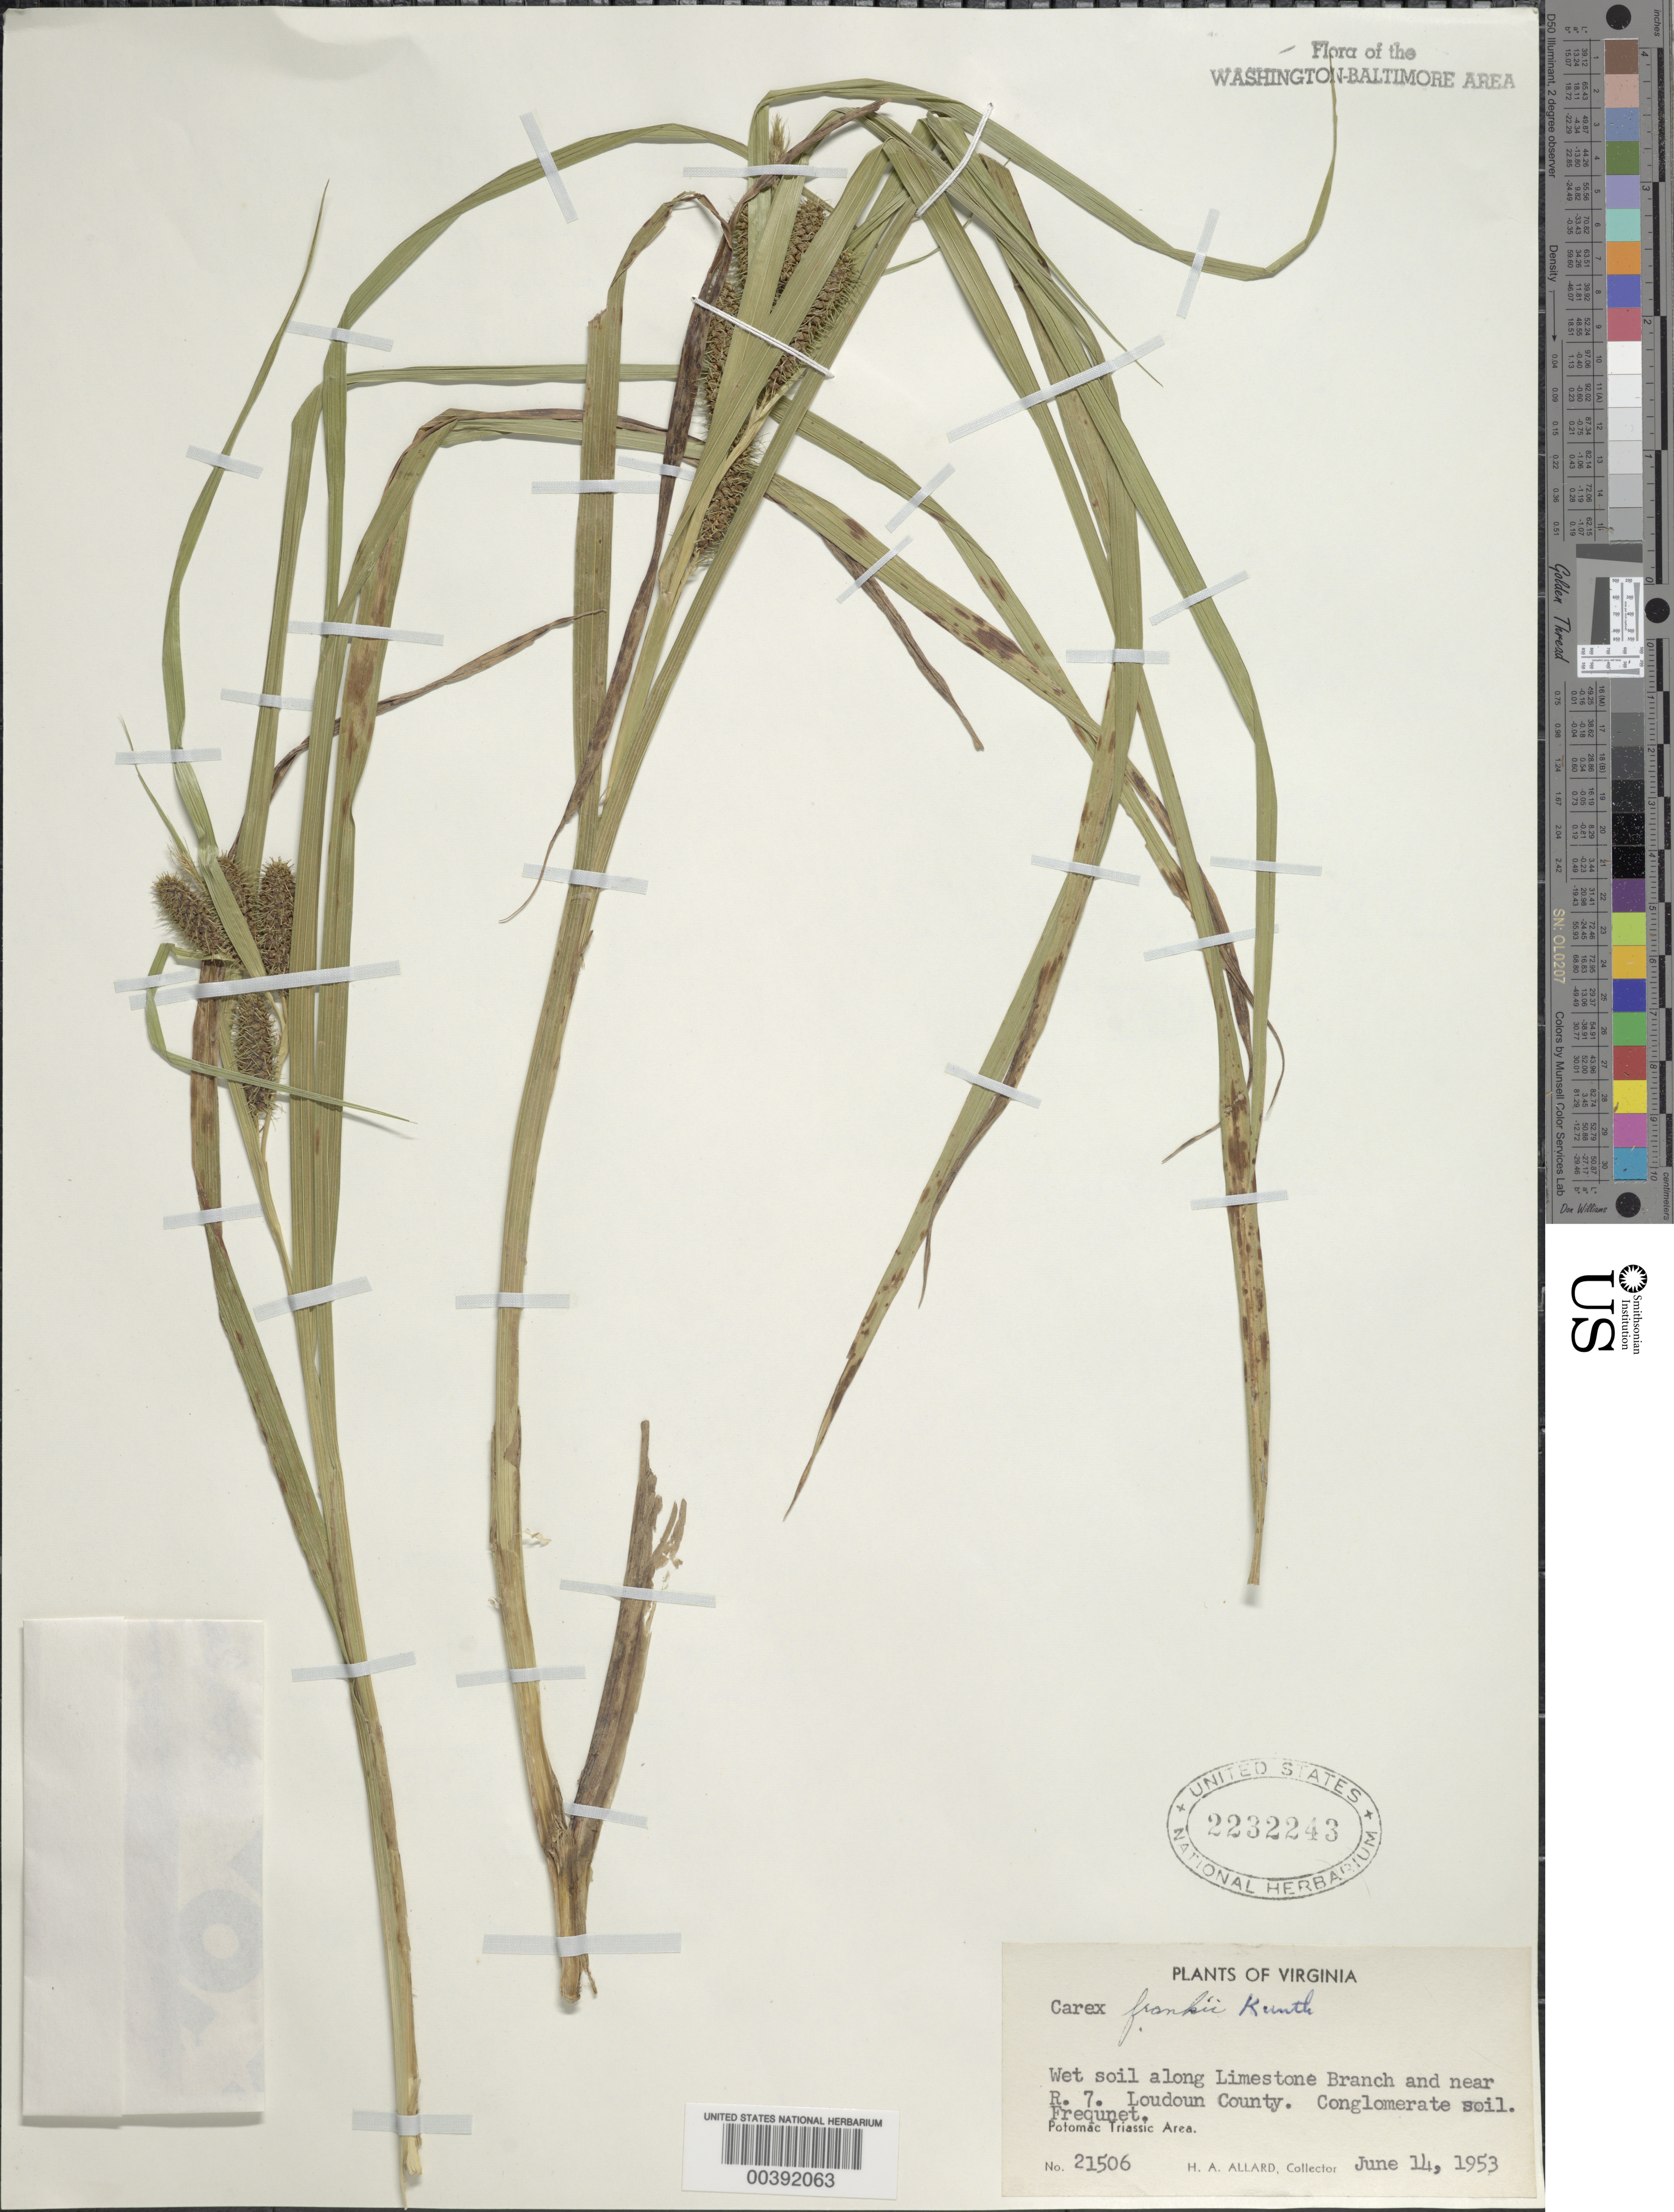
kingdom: Plantae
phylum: Tracheophyta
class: Liliopsida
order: Poales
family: Cyperaceae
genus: Carex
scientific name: Carex caroliniana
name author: Schwein.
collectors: H. A. Allard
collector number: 21506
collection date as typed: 14 Jun 1953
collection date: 1953-06-14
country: United States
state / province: Virginia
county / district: Loudoun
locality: Limestone Branch near Route 7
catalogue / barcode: US 2232243